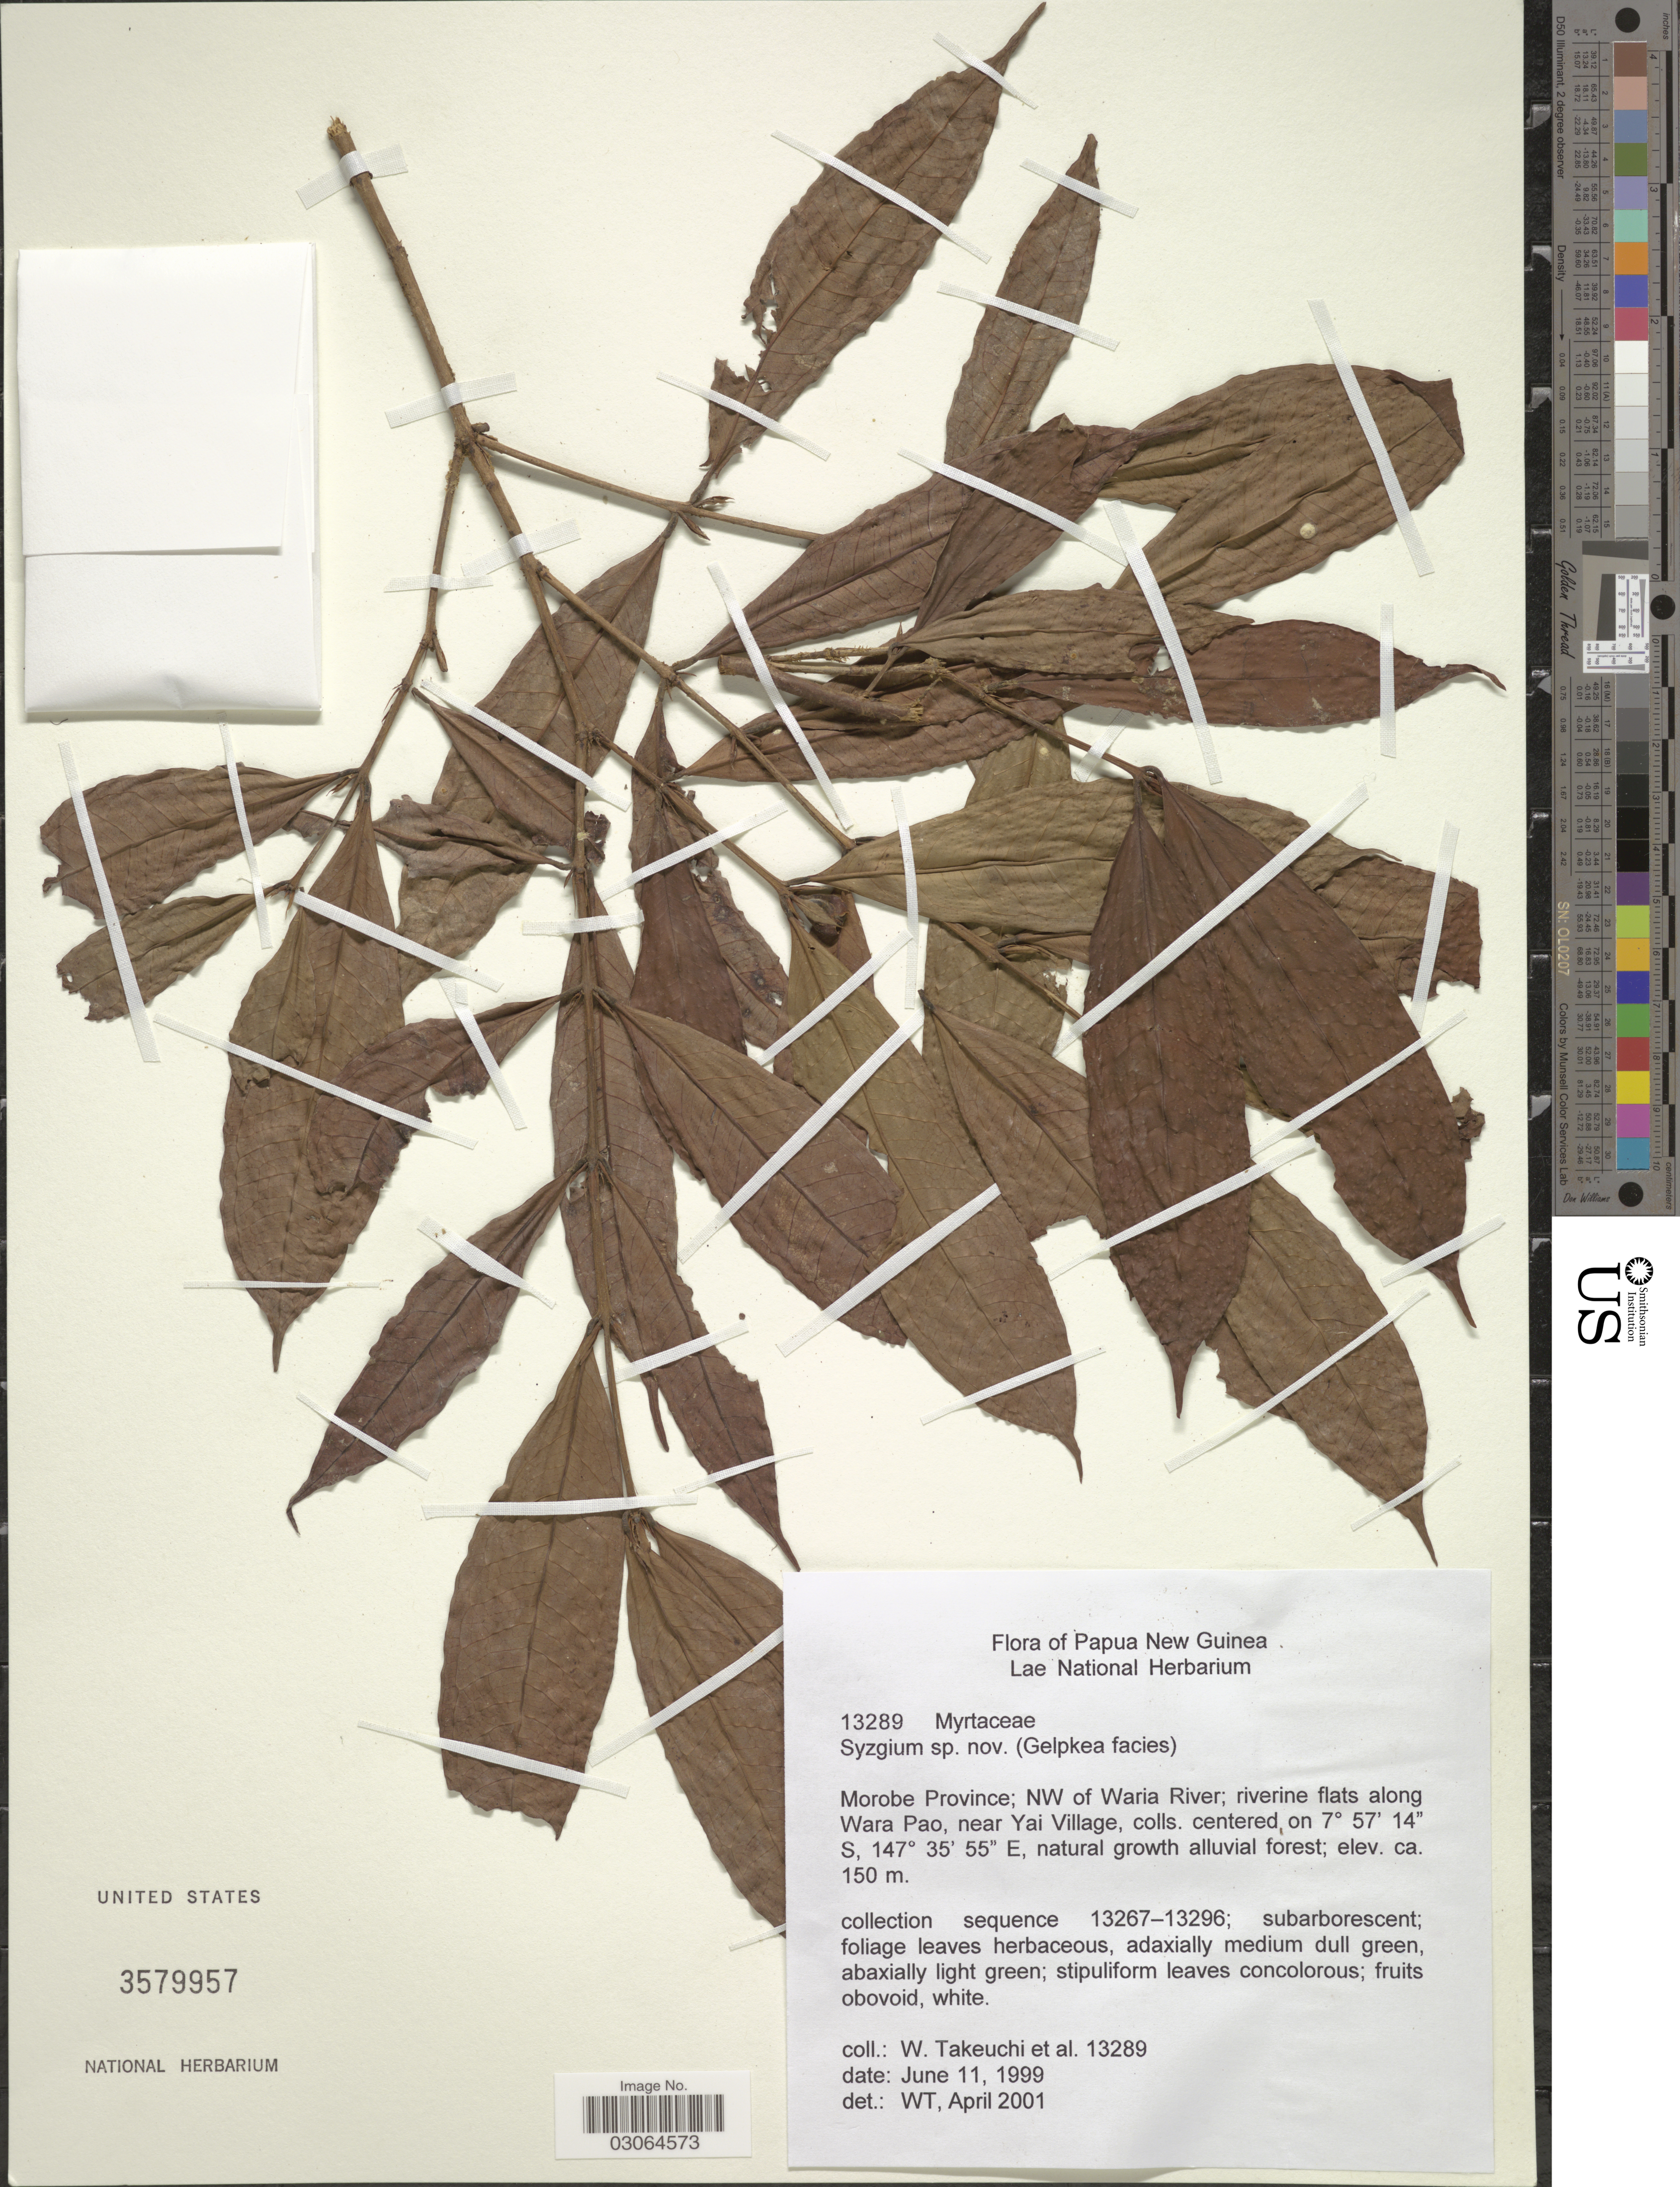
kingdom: Plantae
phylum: Tracheophyta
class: Magnoliopsida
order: Myrtales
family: Myrtaceae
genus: Syzygium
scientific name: Syzygium sp.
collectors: W. Takeuchi & et al.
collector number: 13289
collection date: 1999-06-11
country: Papua New Guinea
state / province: Morobe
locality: NW of Waria River; riverine flats along Wara Pao, near Yai Village.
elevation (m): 150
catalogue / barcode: US 3579957